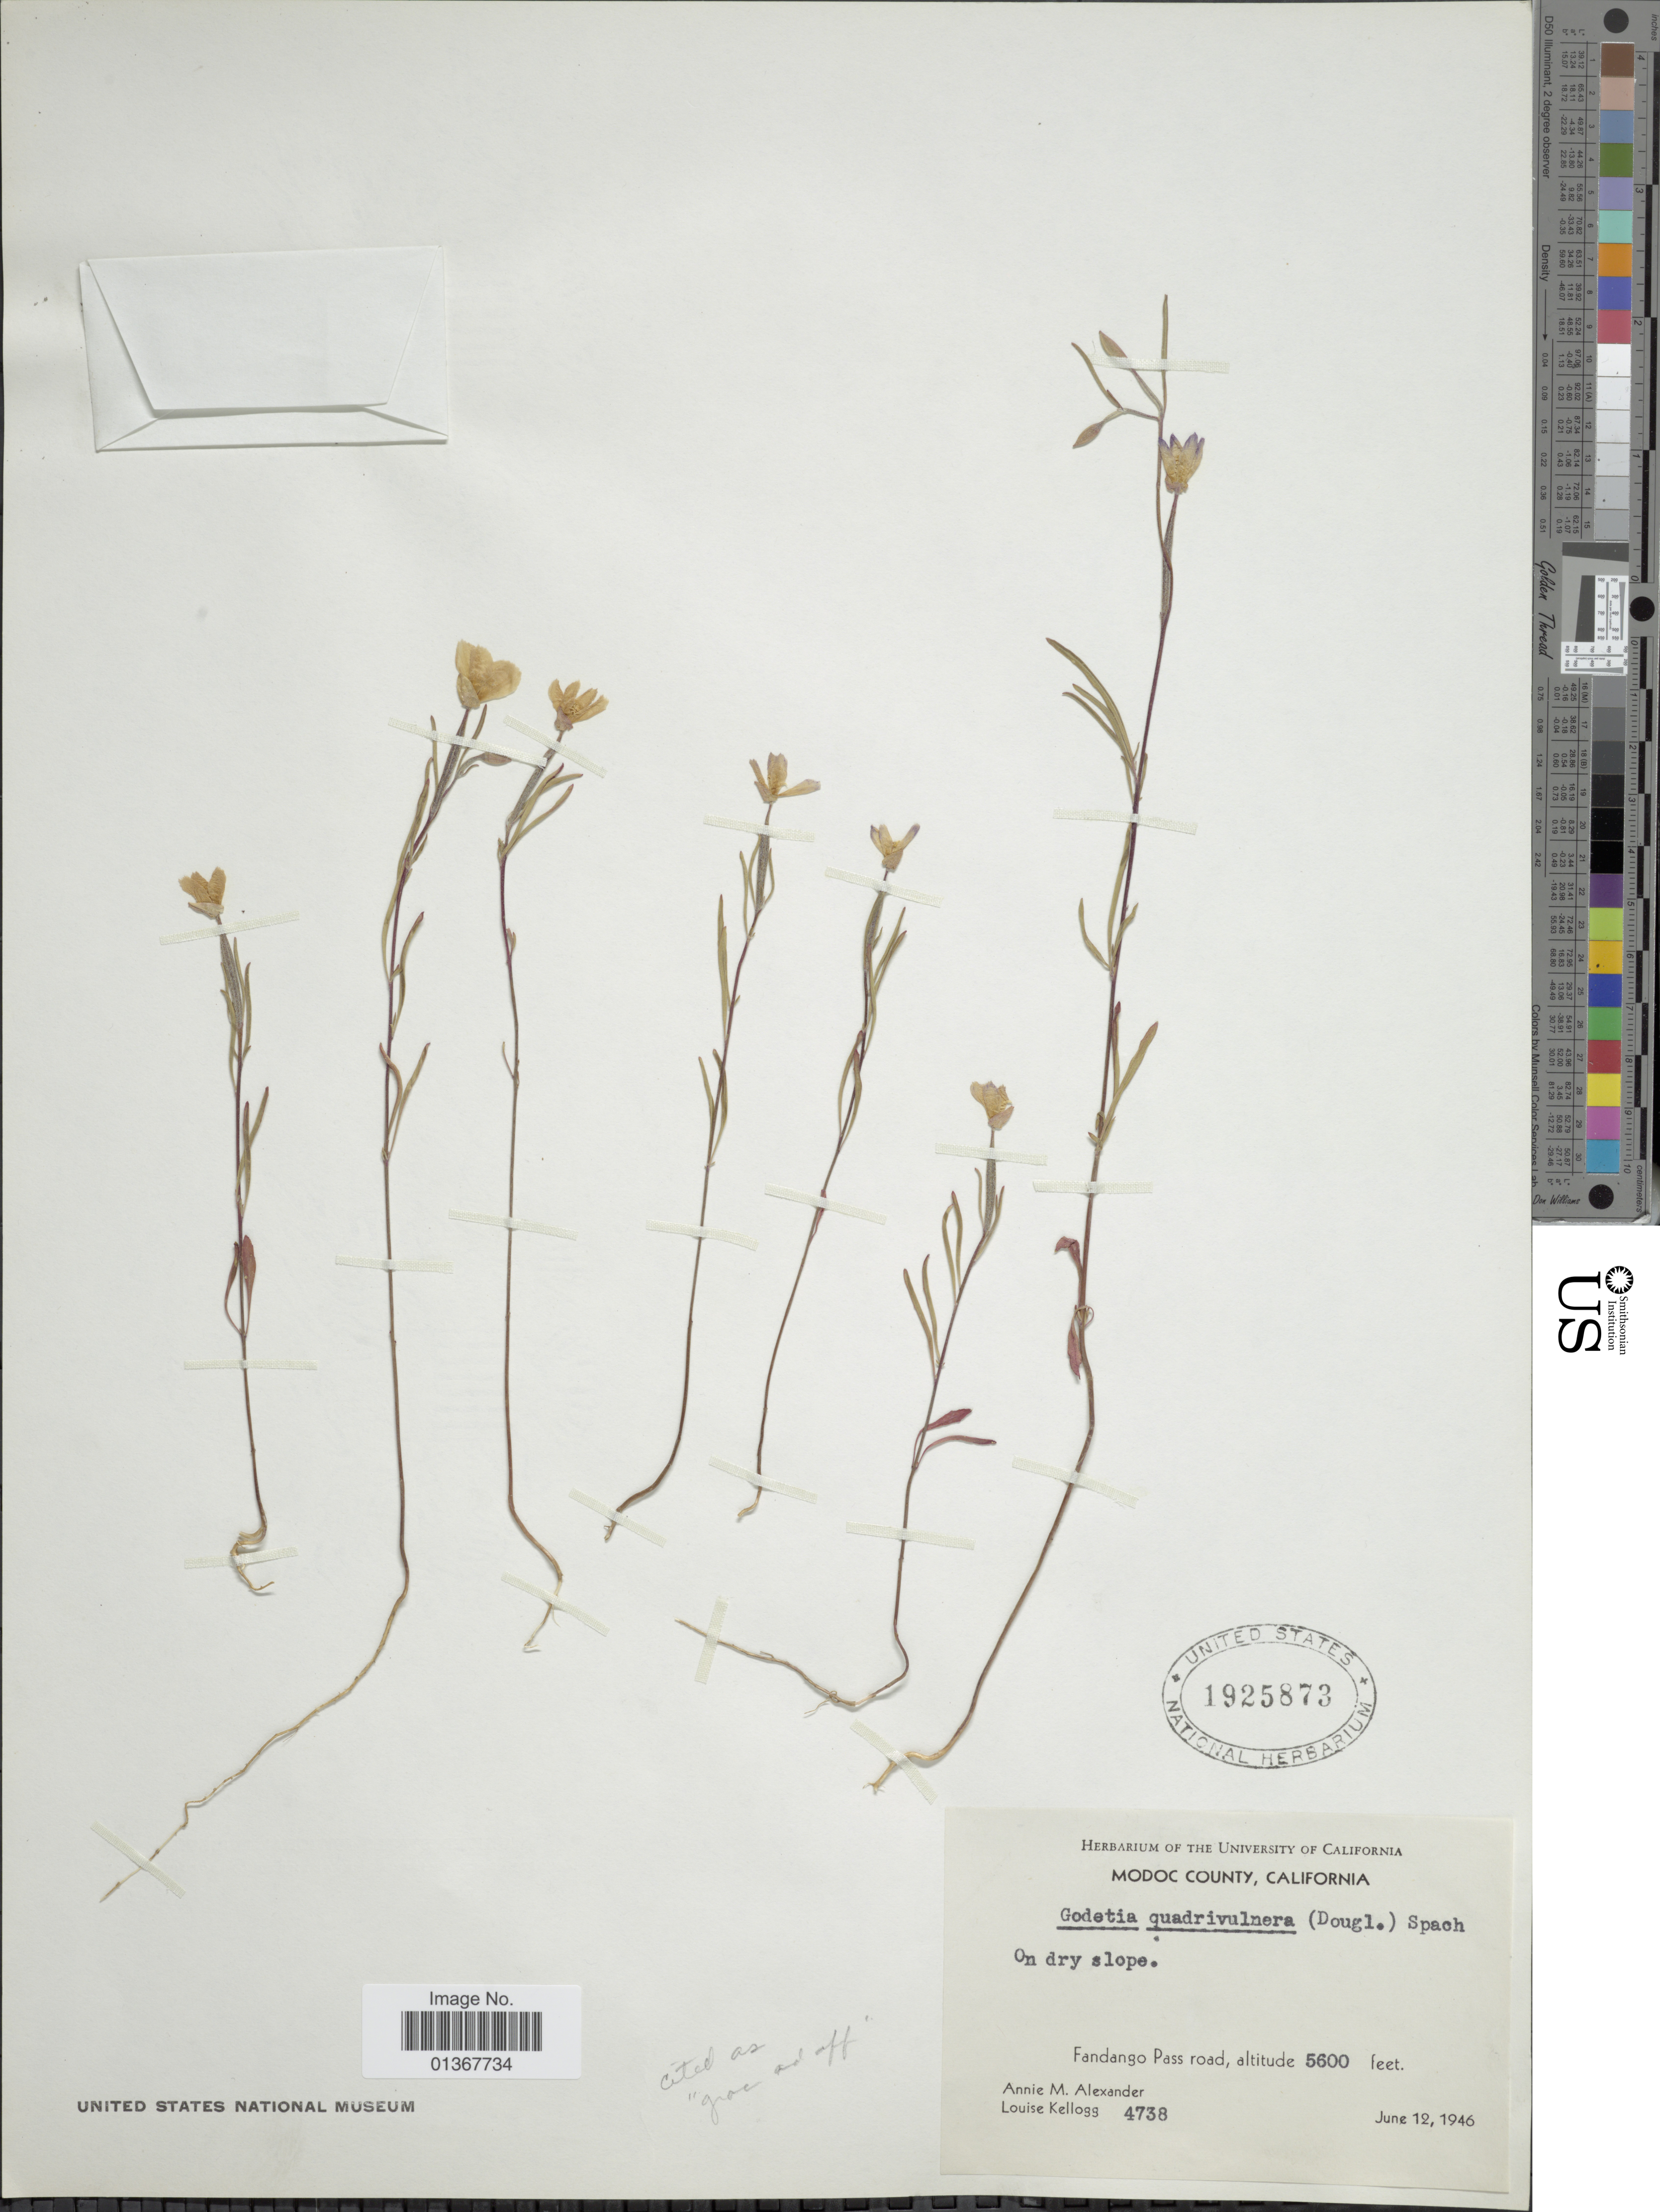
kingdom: Plantae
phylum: Tracheophyta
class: Magnoliopsida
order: Myrtales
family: Onagraceae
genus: Clarkia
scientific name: Clarkia affinis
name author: F. H. Lewis & M.E. Lewis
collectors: A. M. Alexander & L. Kellogg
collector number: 4738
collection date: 1946-06-12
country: United States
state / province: California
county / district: Modoc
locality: Modoc County. Fandango Pass road.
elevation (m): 1707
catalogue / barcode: US 1925873